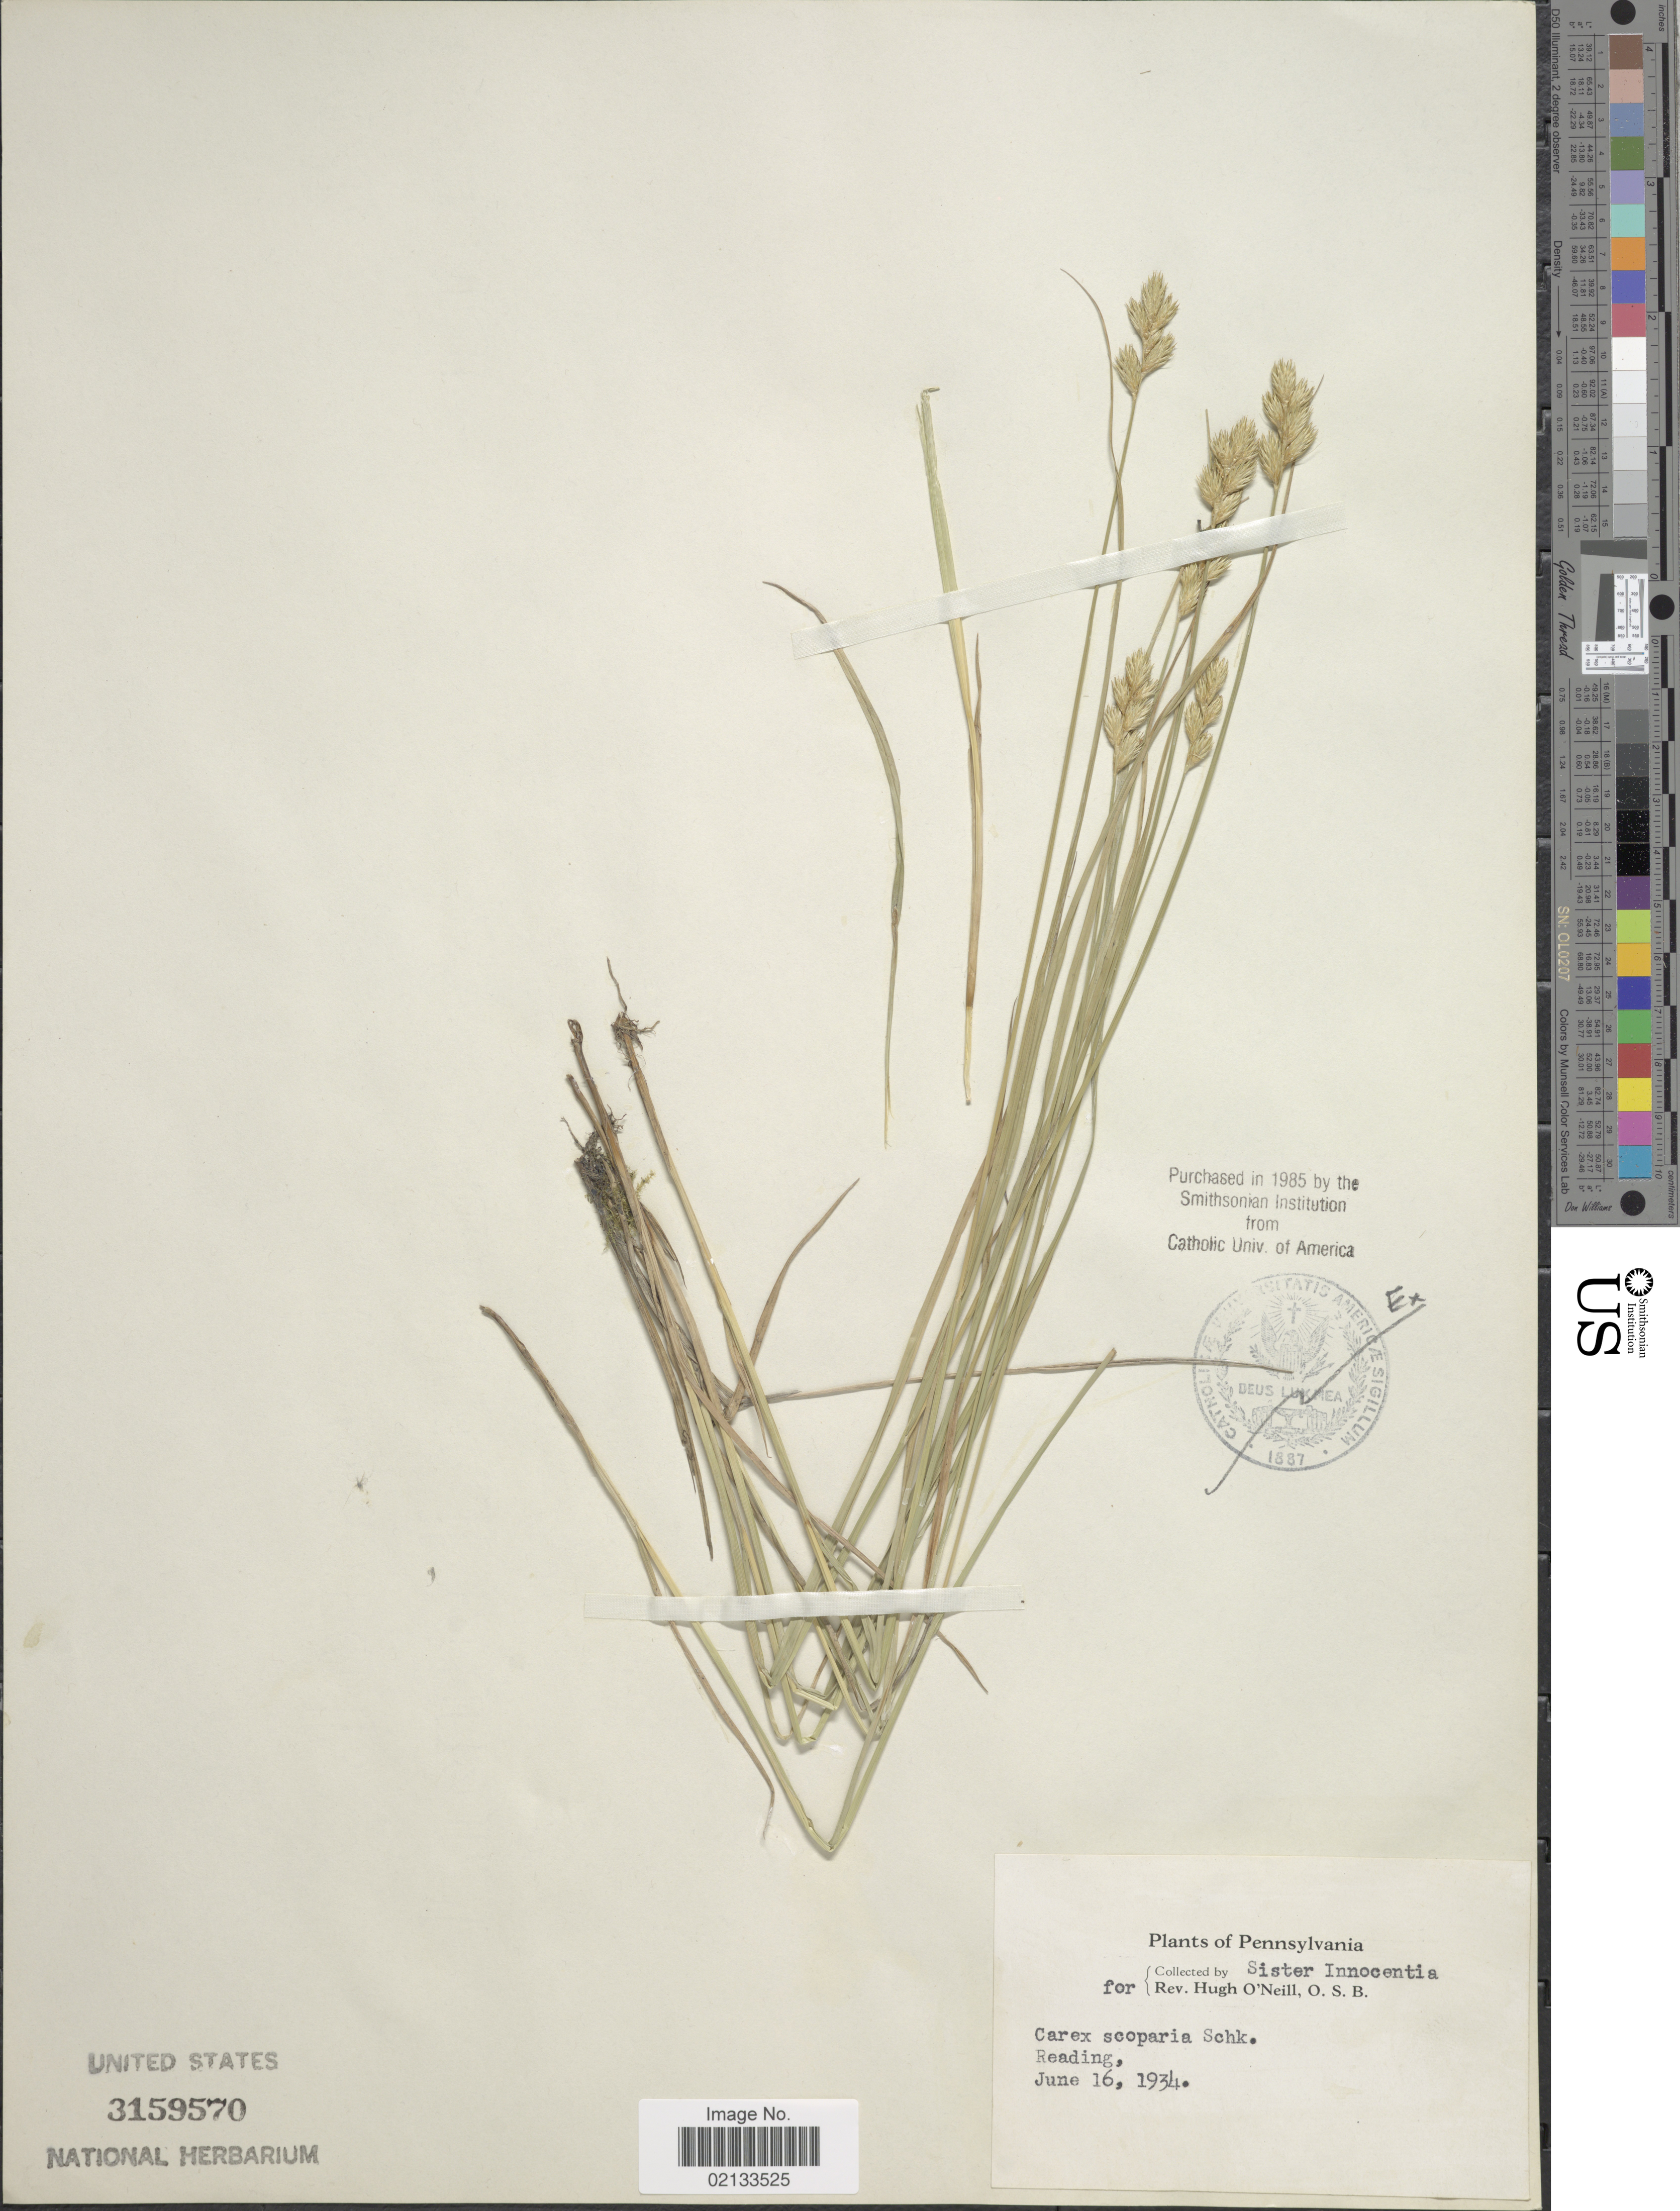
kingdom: Plantae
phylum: Tracheophyta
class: Liliopsida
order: Poales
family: Cyperaceae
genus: Carex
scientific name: Carex scoparia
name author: Schkuhr ex Willd.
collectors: S. Innocentia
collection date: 1934-06-16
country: United States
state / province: Pennsylvania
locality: Reading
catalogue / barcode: US 3159570